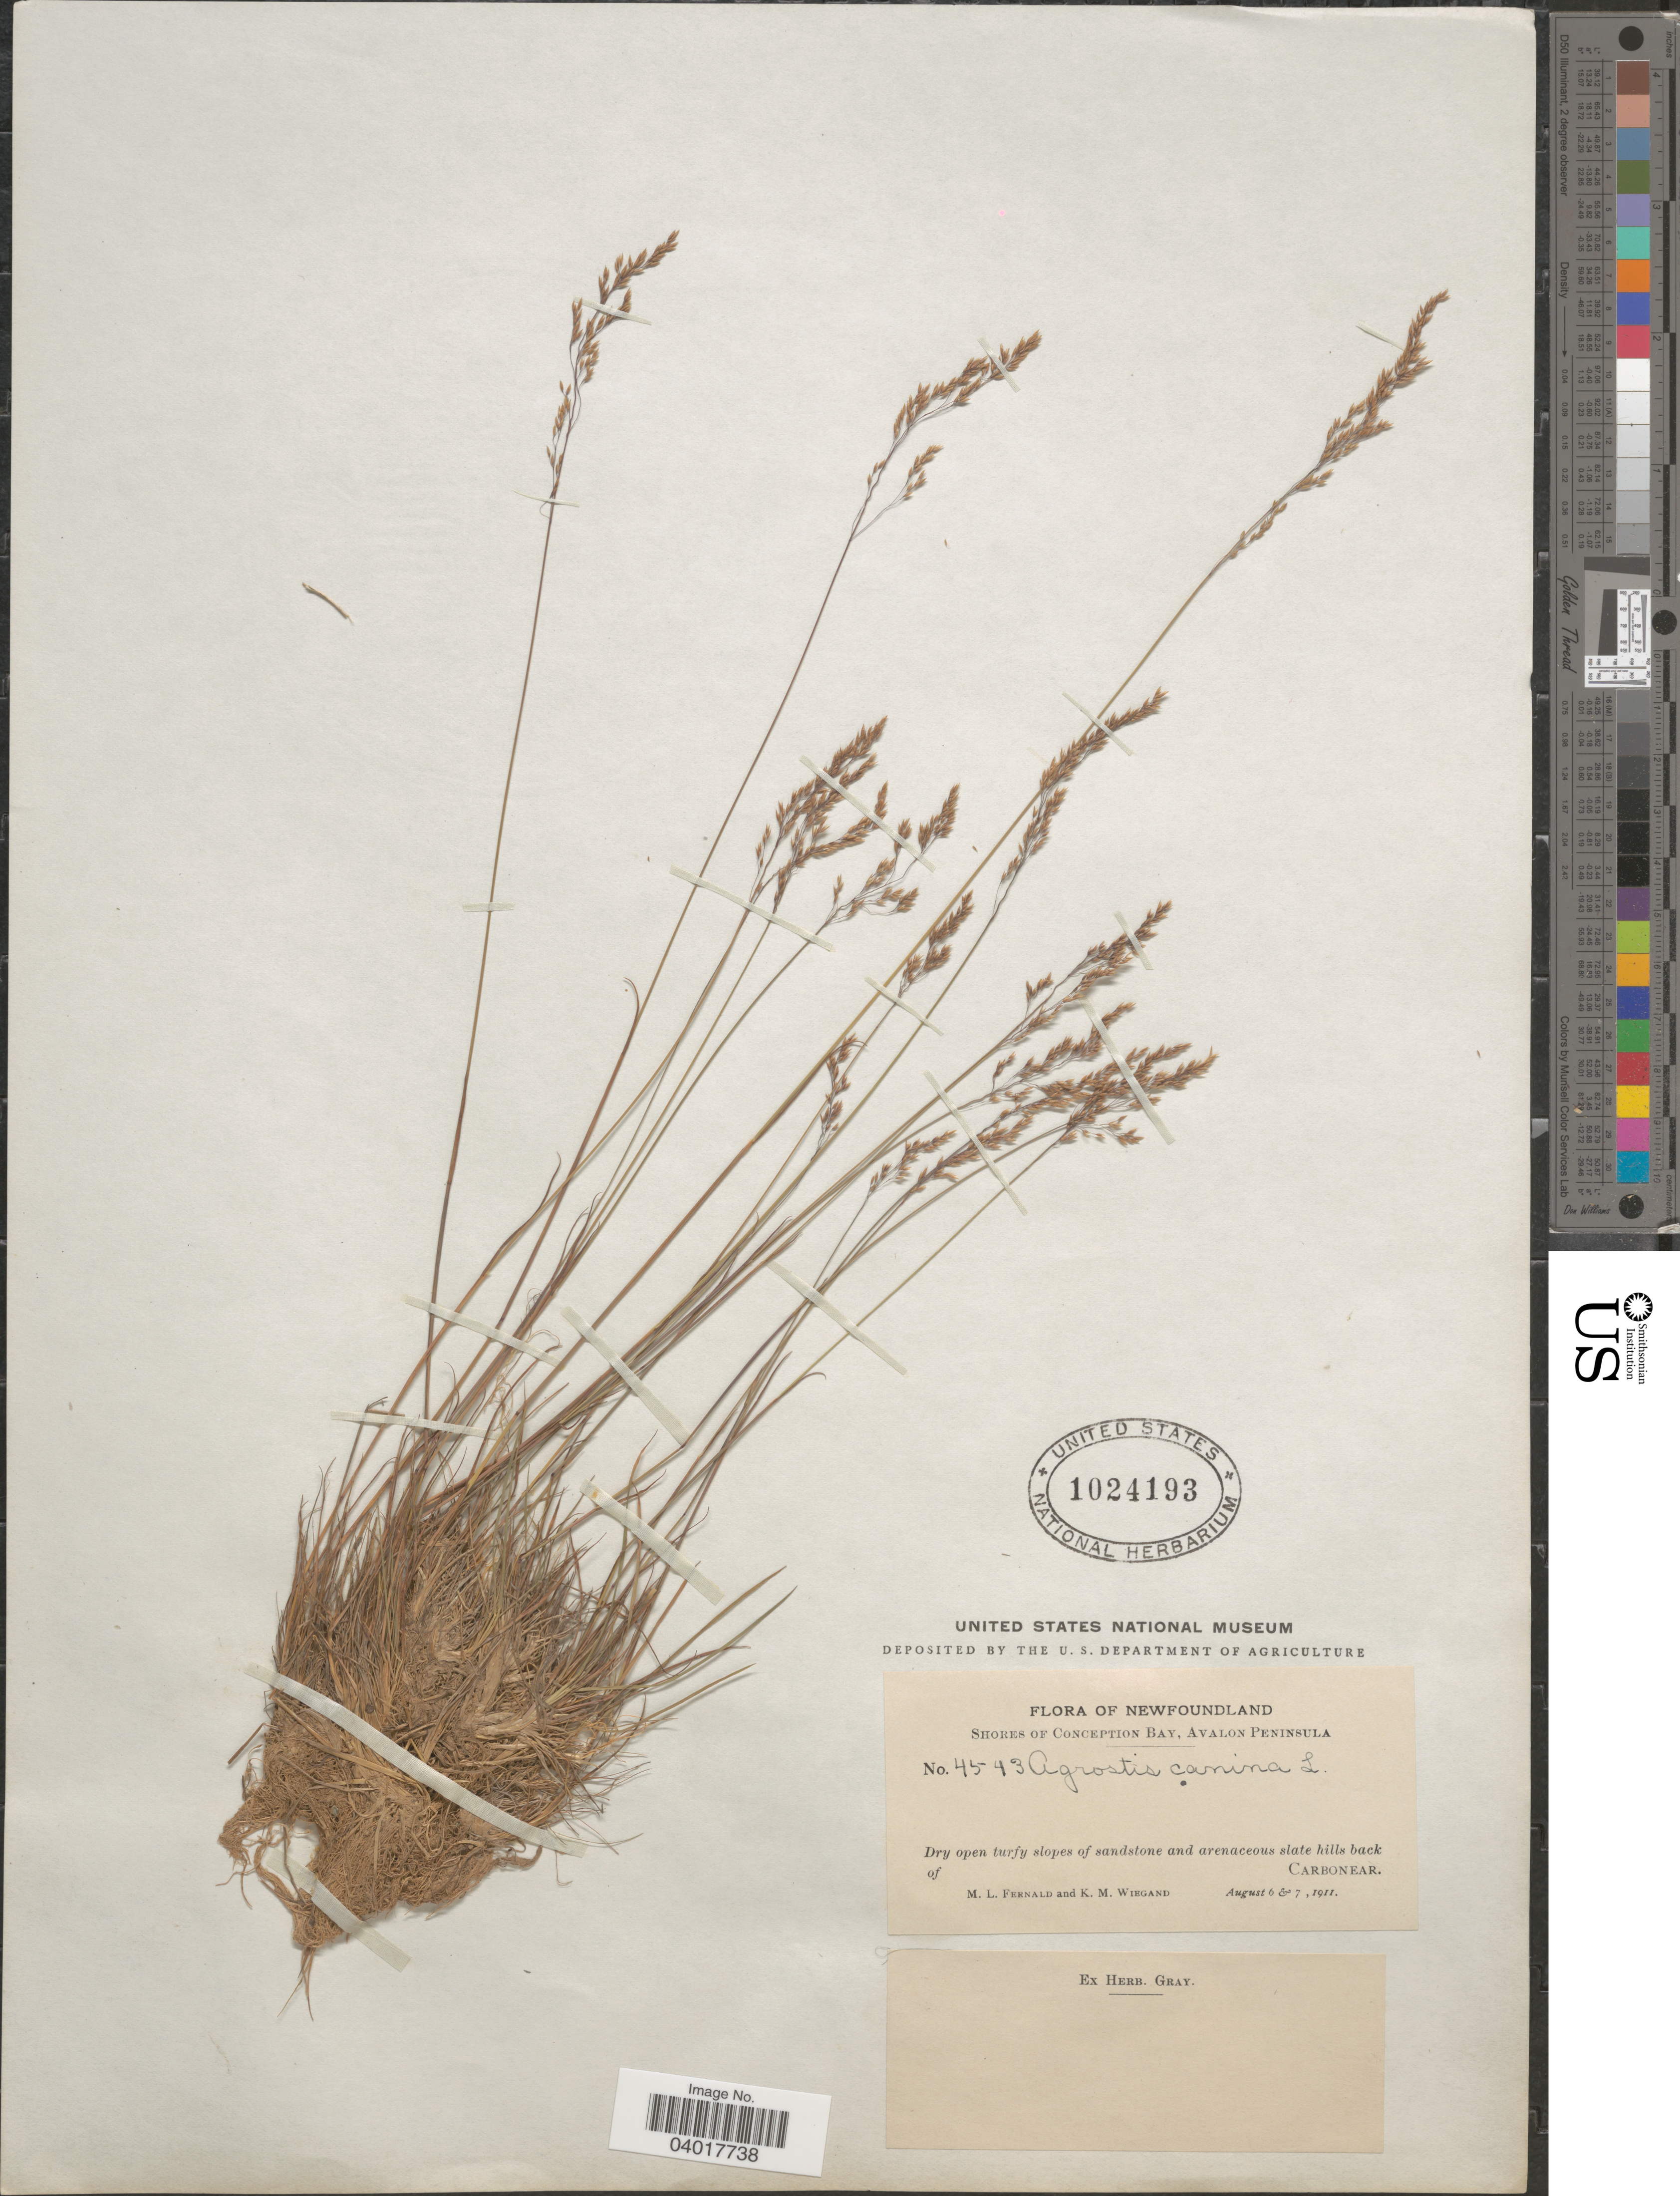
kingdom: Plantae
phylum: Tracheophyta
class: Liliopsida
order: Poales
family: Poaceae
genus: Agrostis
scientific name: Agrostis canina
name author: L.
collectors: M. L. Fernald & K. M. Wiegand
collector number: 4543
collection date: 1911-08-06/1911-08-07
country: Canada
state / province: Newfoundland and Labrador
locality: Shores of Conception Bay, Avalon Peninsula. Dry open turfy slopes of sandstone and arenaceous slate hills back of Carbonear.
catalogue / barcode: US 1024193